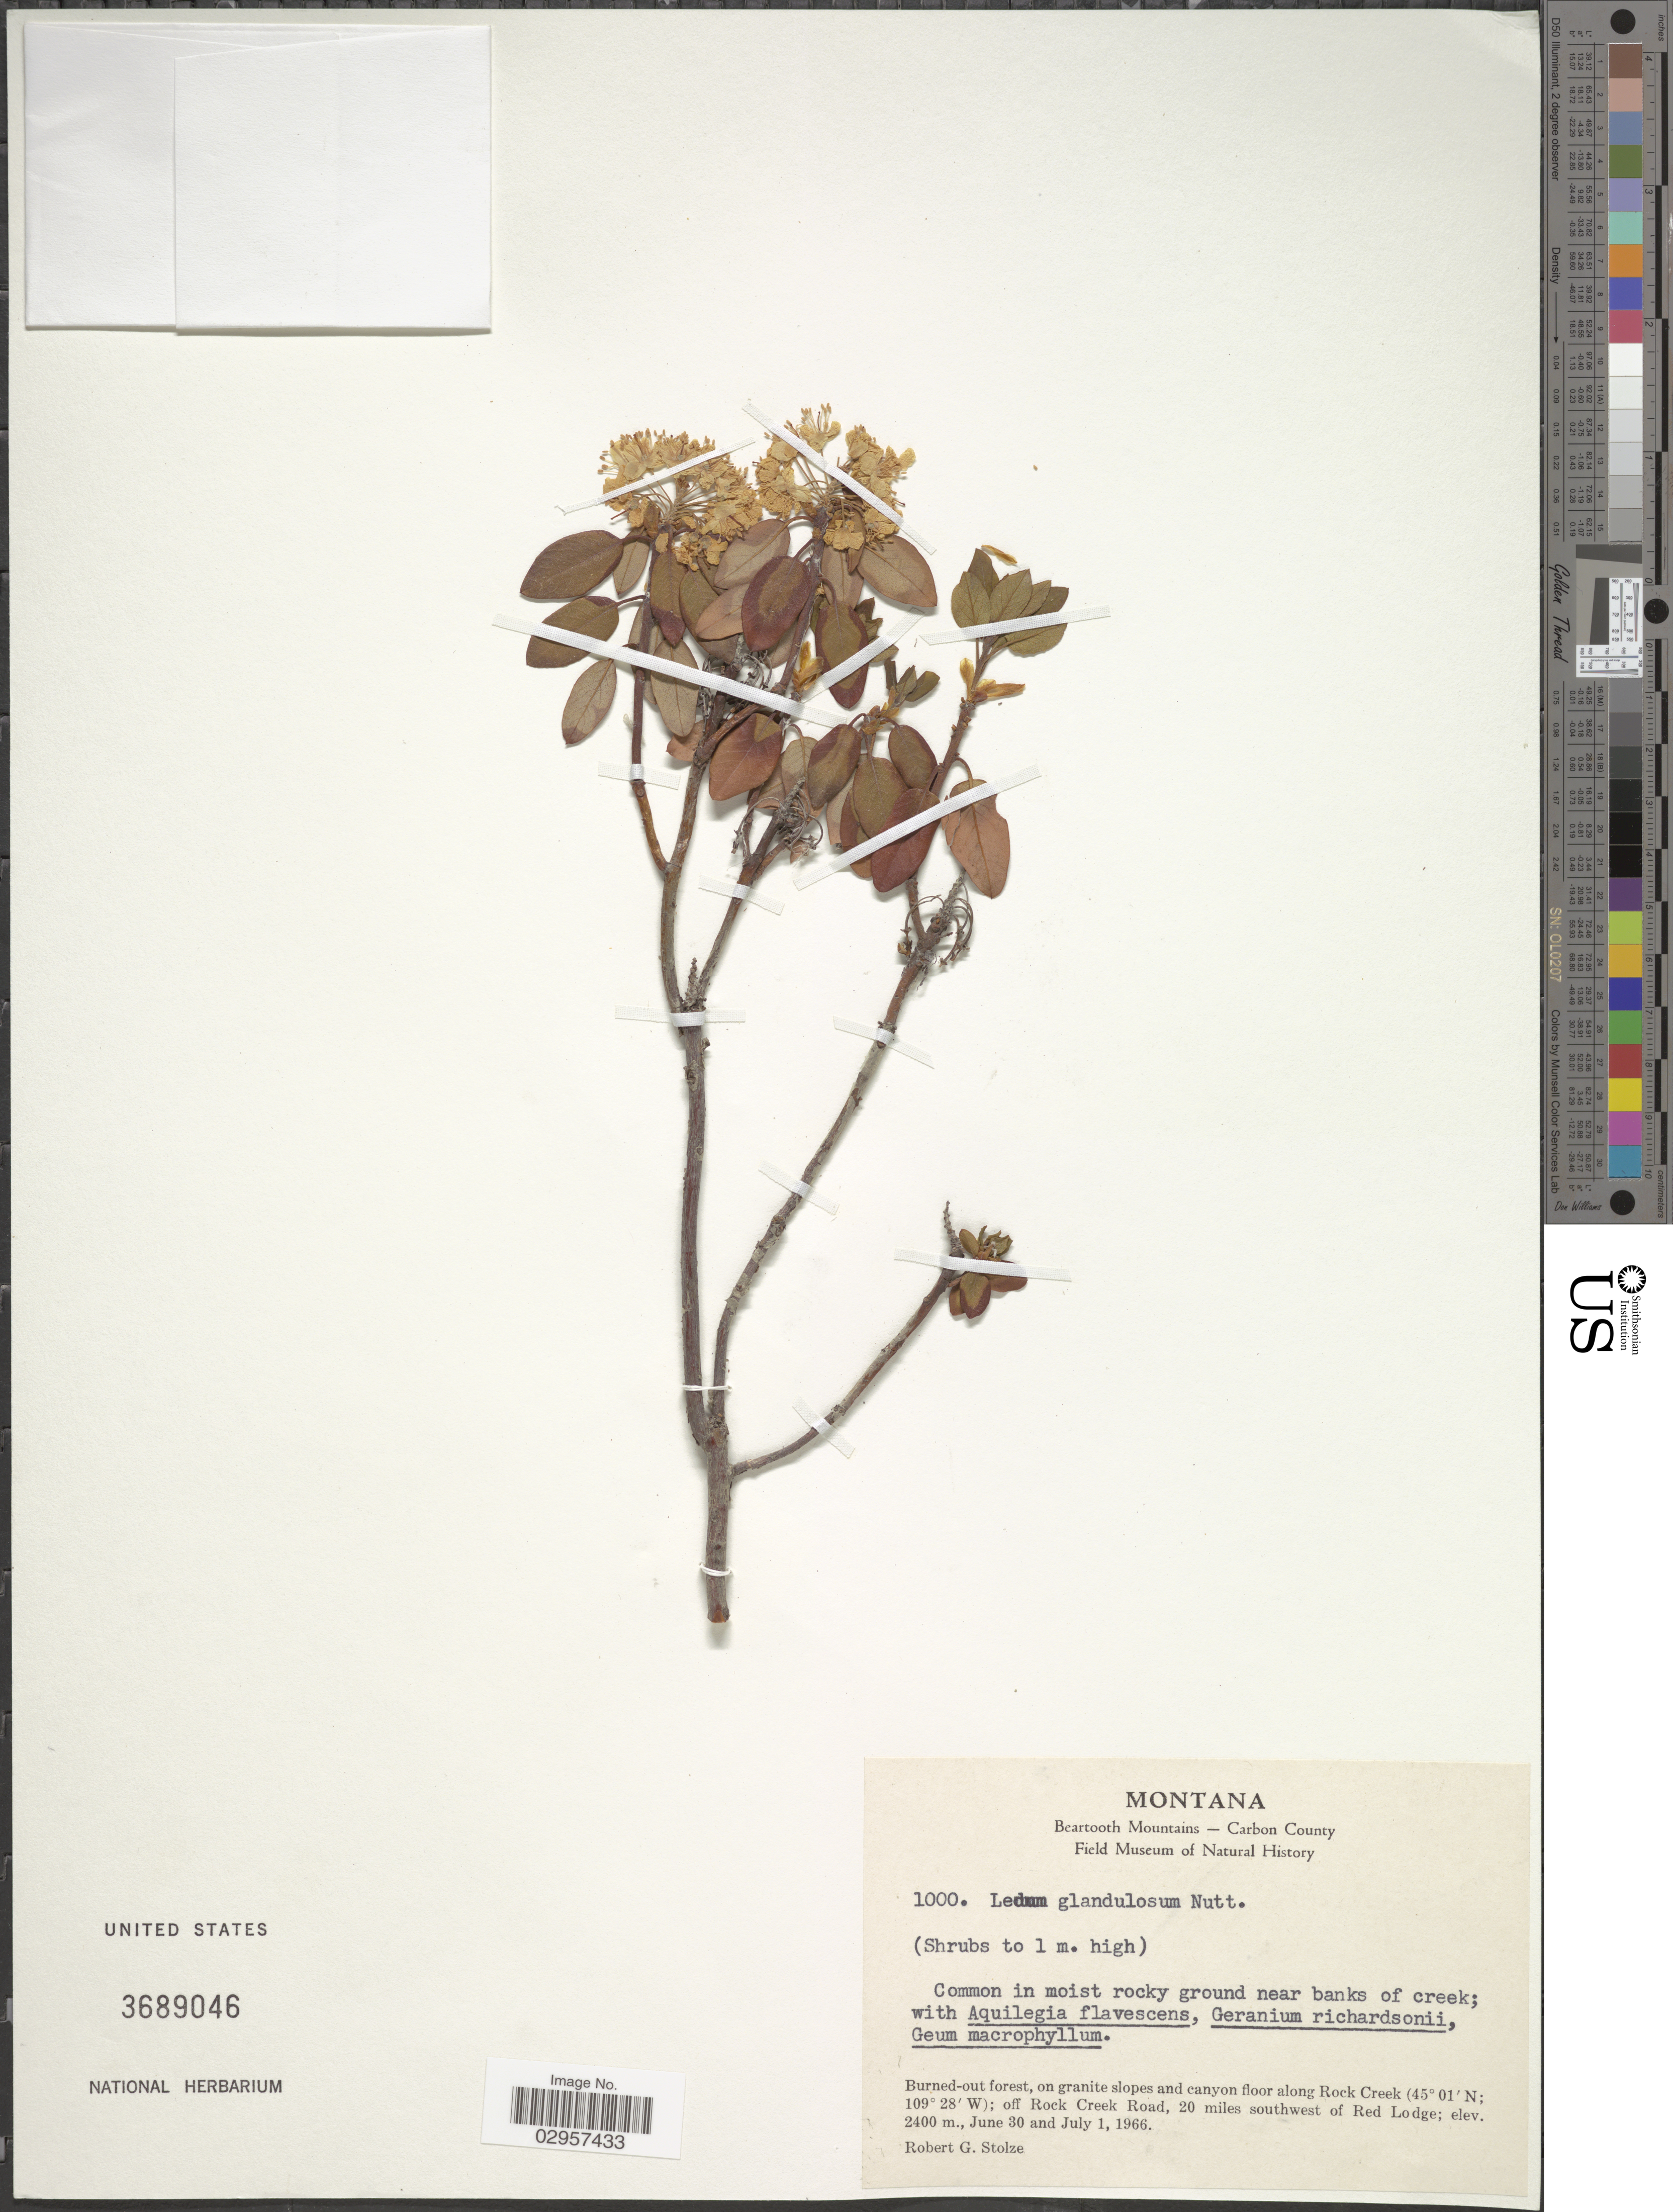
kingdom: Plantae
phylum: Tracheophyta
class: Magnoliopsida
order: Ericales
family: Ericaceae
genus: Ledum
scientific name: Ledum glandulosum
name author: Nutt.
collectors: R. G. Stolze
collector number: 1000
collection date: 1966-06-30/1966-07-01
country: United States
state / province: Montana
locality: Burned-out forest, on granite slopes and canyon floor along Rock Creek off Rock Creek Road, 20 miles southwest of Red Lodge.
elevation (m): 2400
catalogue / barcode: US 3689046